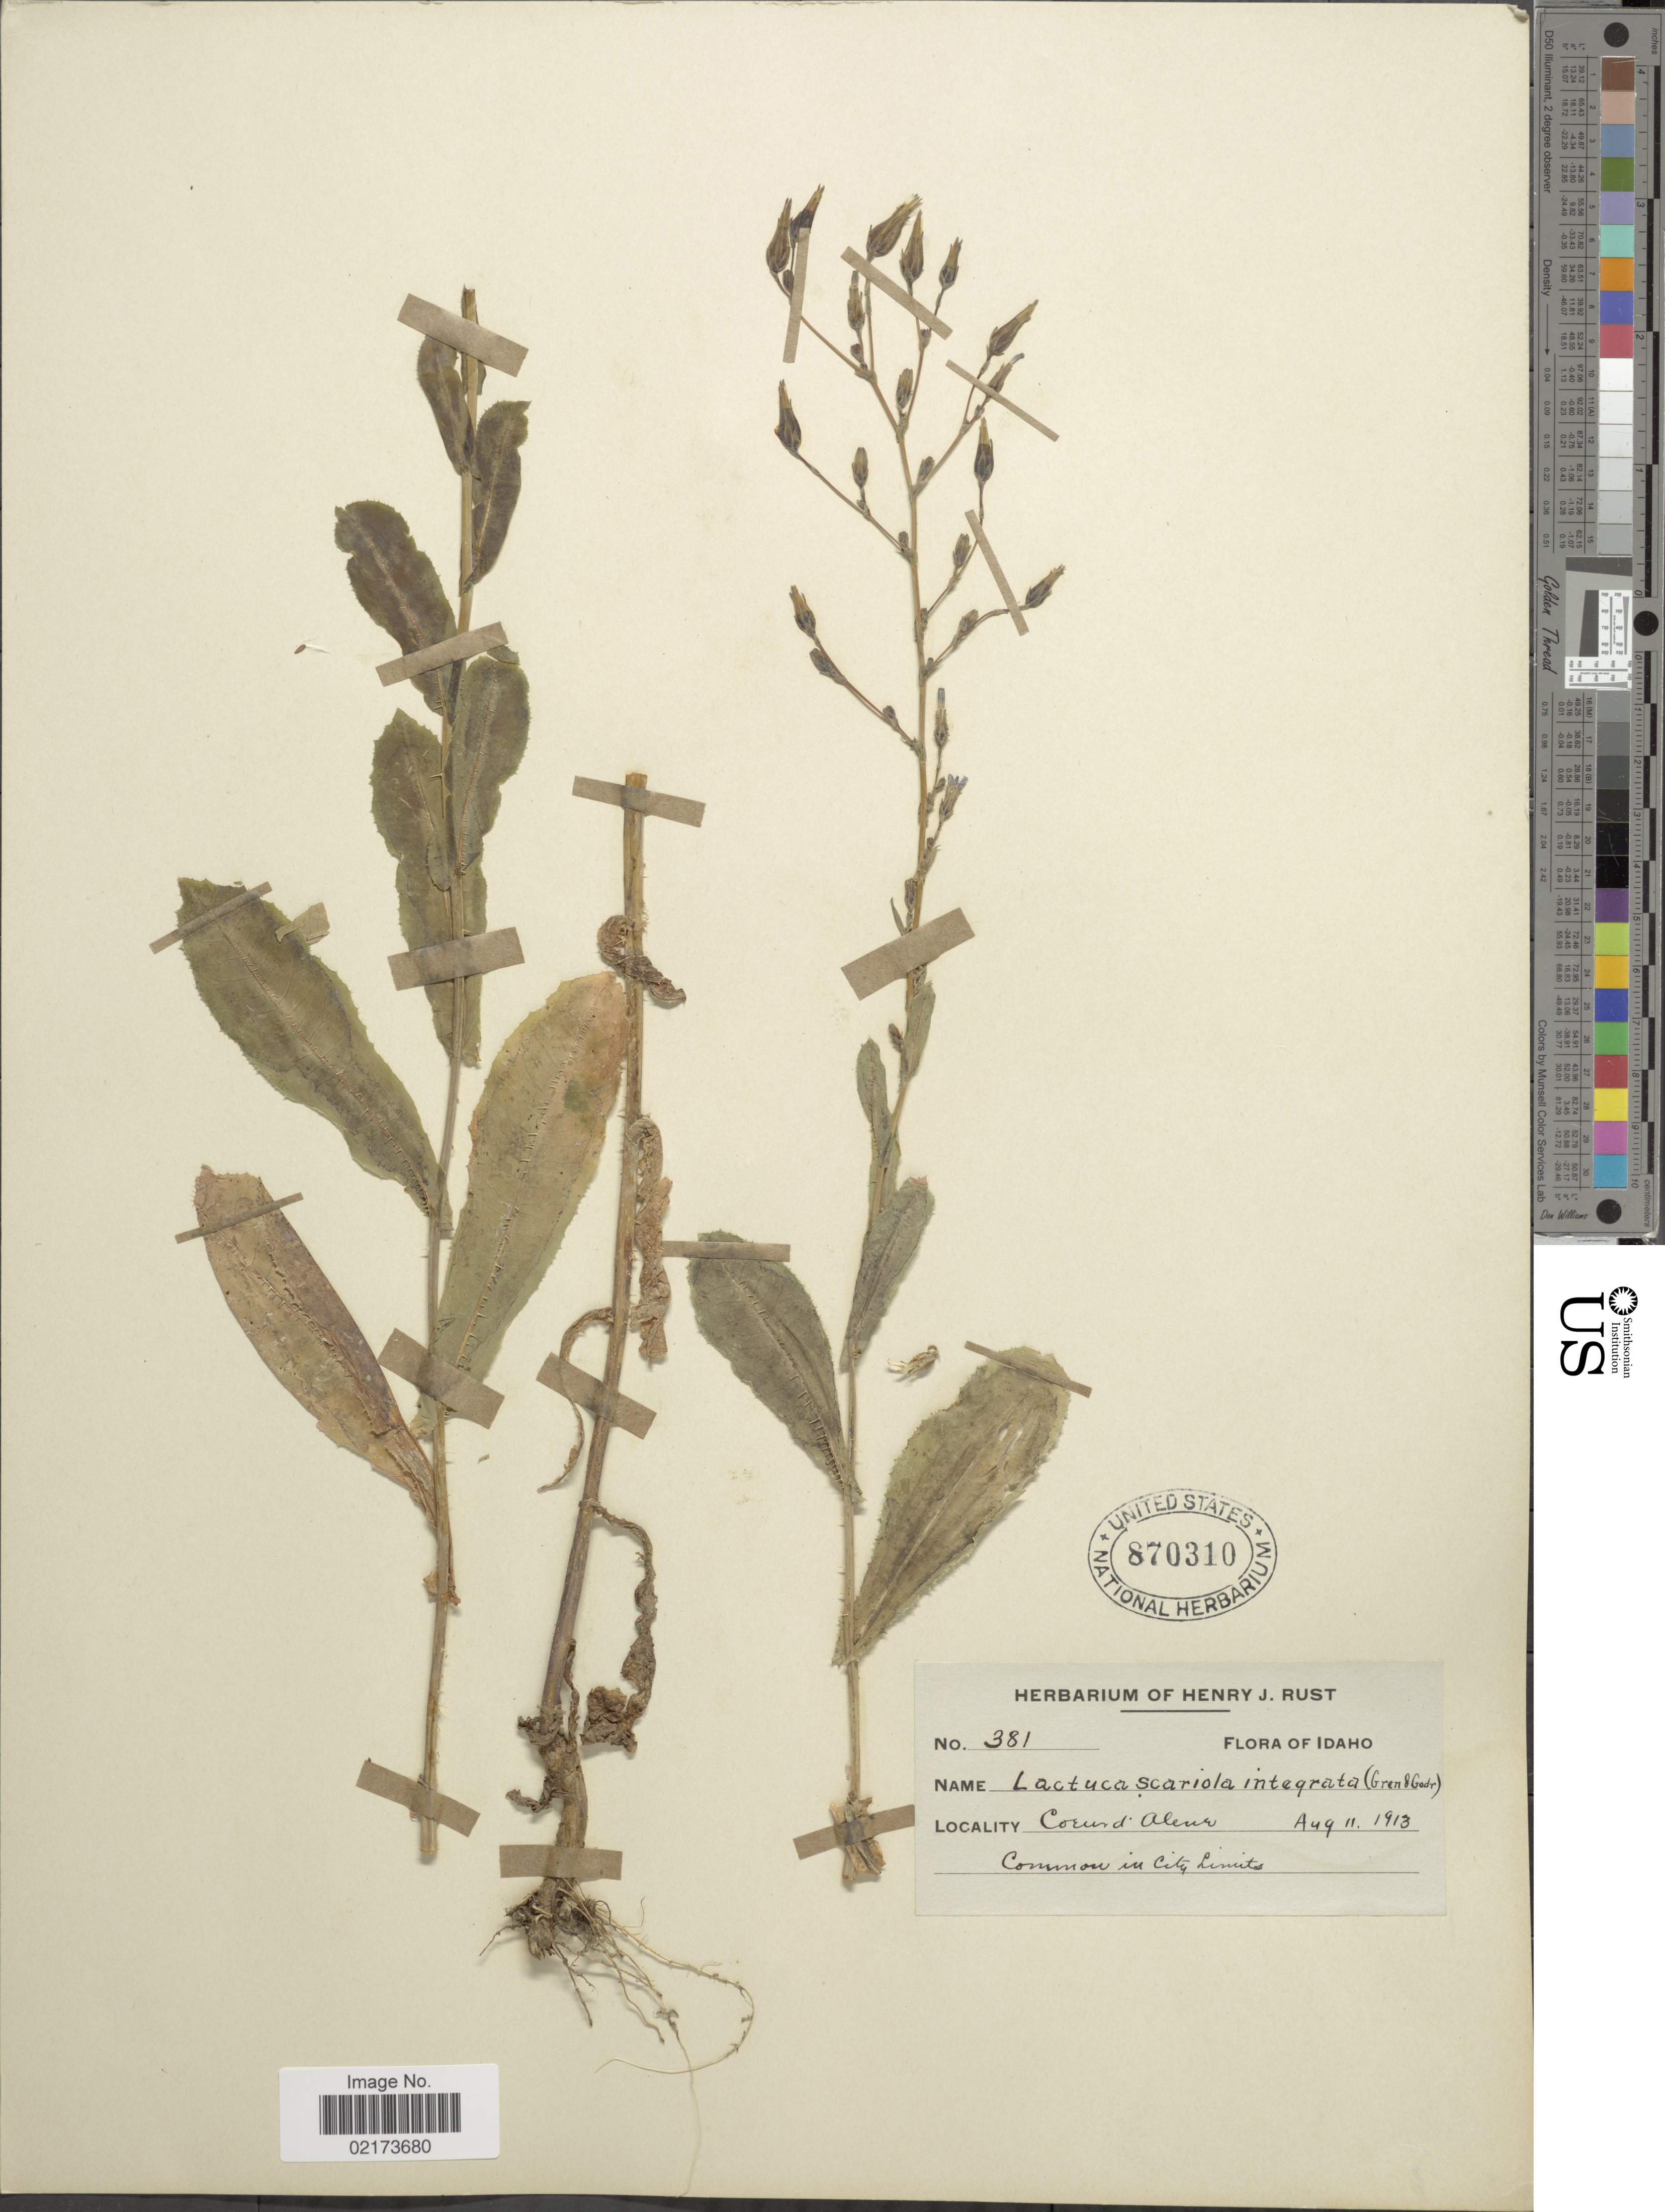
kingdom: Plantae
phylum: Tracheophyta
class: Magnoliopsida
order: Asterales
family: Asteraceae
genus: Lactuca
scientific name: Lactuca serriola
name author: L.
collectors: ex herb. Henry J. Rust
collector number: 381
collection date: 1913-08-11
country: United States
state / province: Idaho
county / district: Kootenai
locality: Coeur d'Alene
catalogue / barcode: US 870310